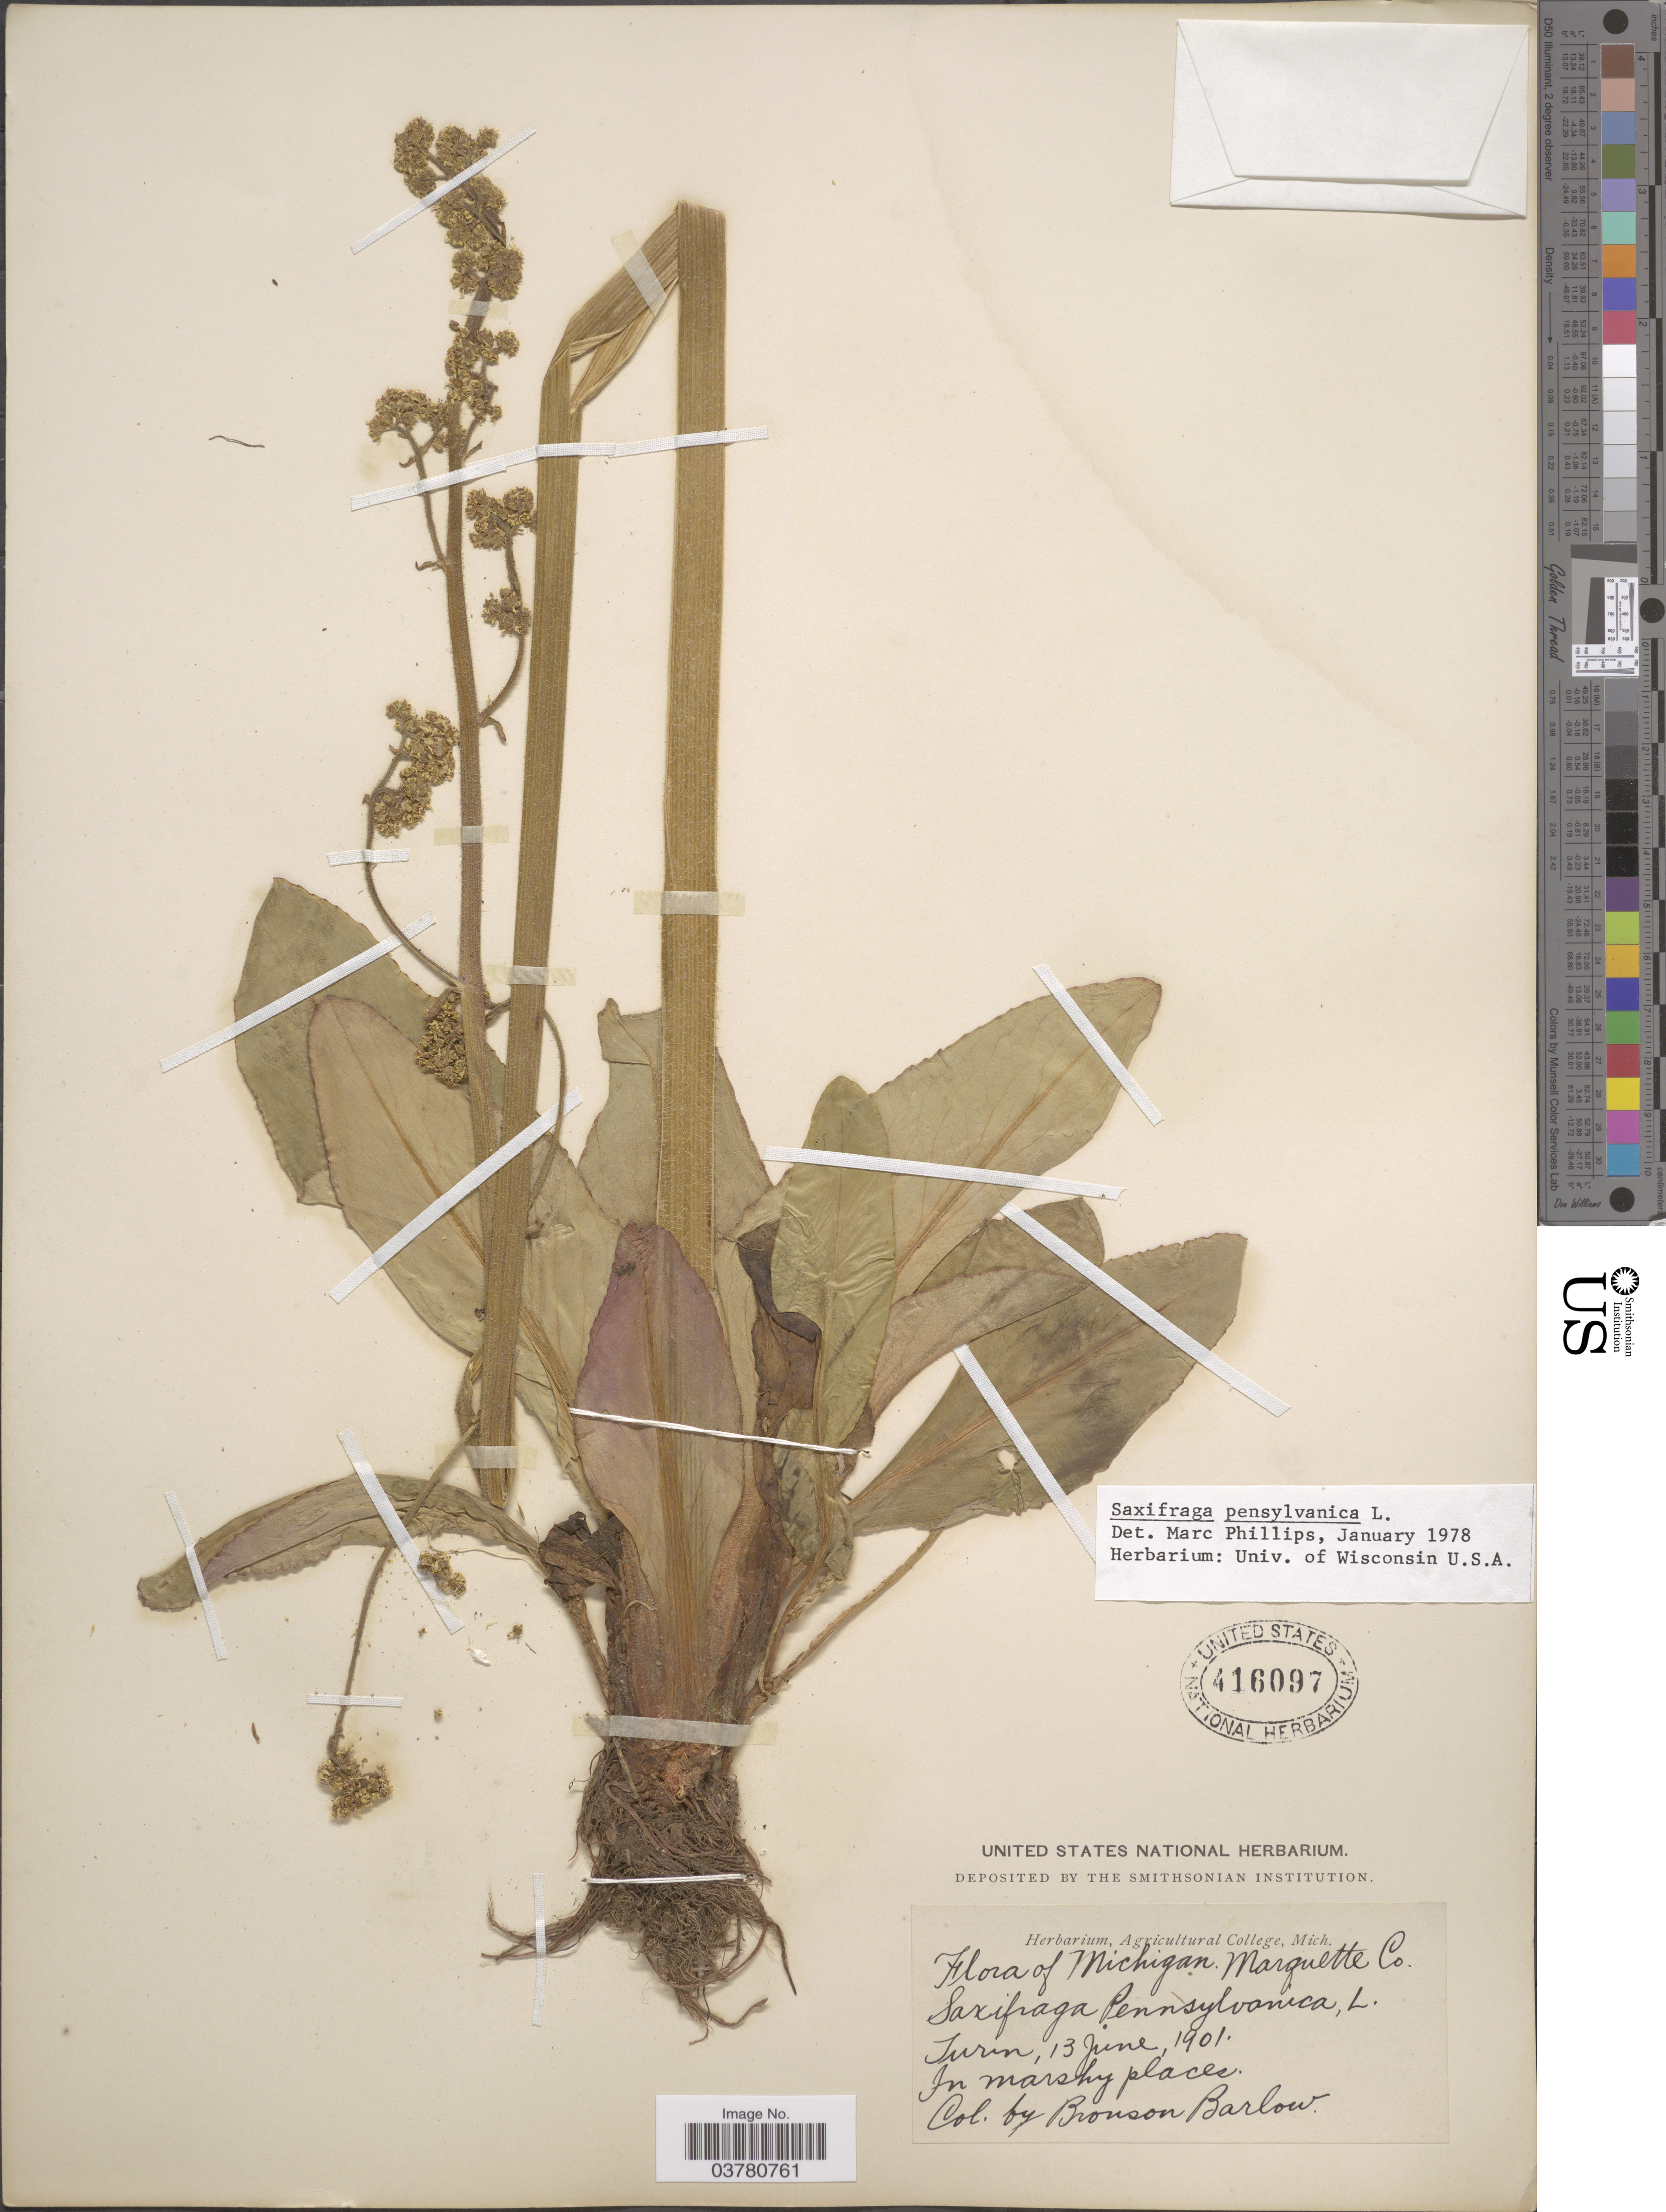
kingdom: Plantae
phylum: Tracheophyta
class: Magnoliopsida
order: Saxifragales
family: Saxifragaceae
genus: Micranthes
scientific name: Micranthes pensylvanica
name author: (L.) Haw.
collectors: Barlow, B.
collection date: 1901-06-13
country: United States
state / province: Michigan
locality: Marquette Co. Turin.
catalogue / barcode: US 416097